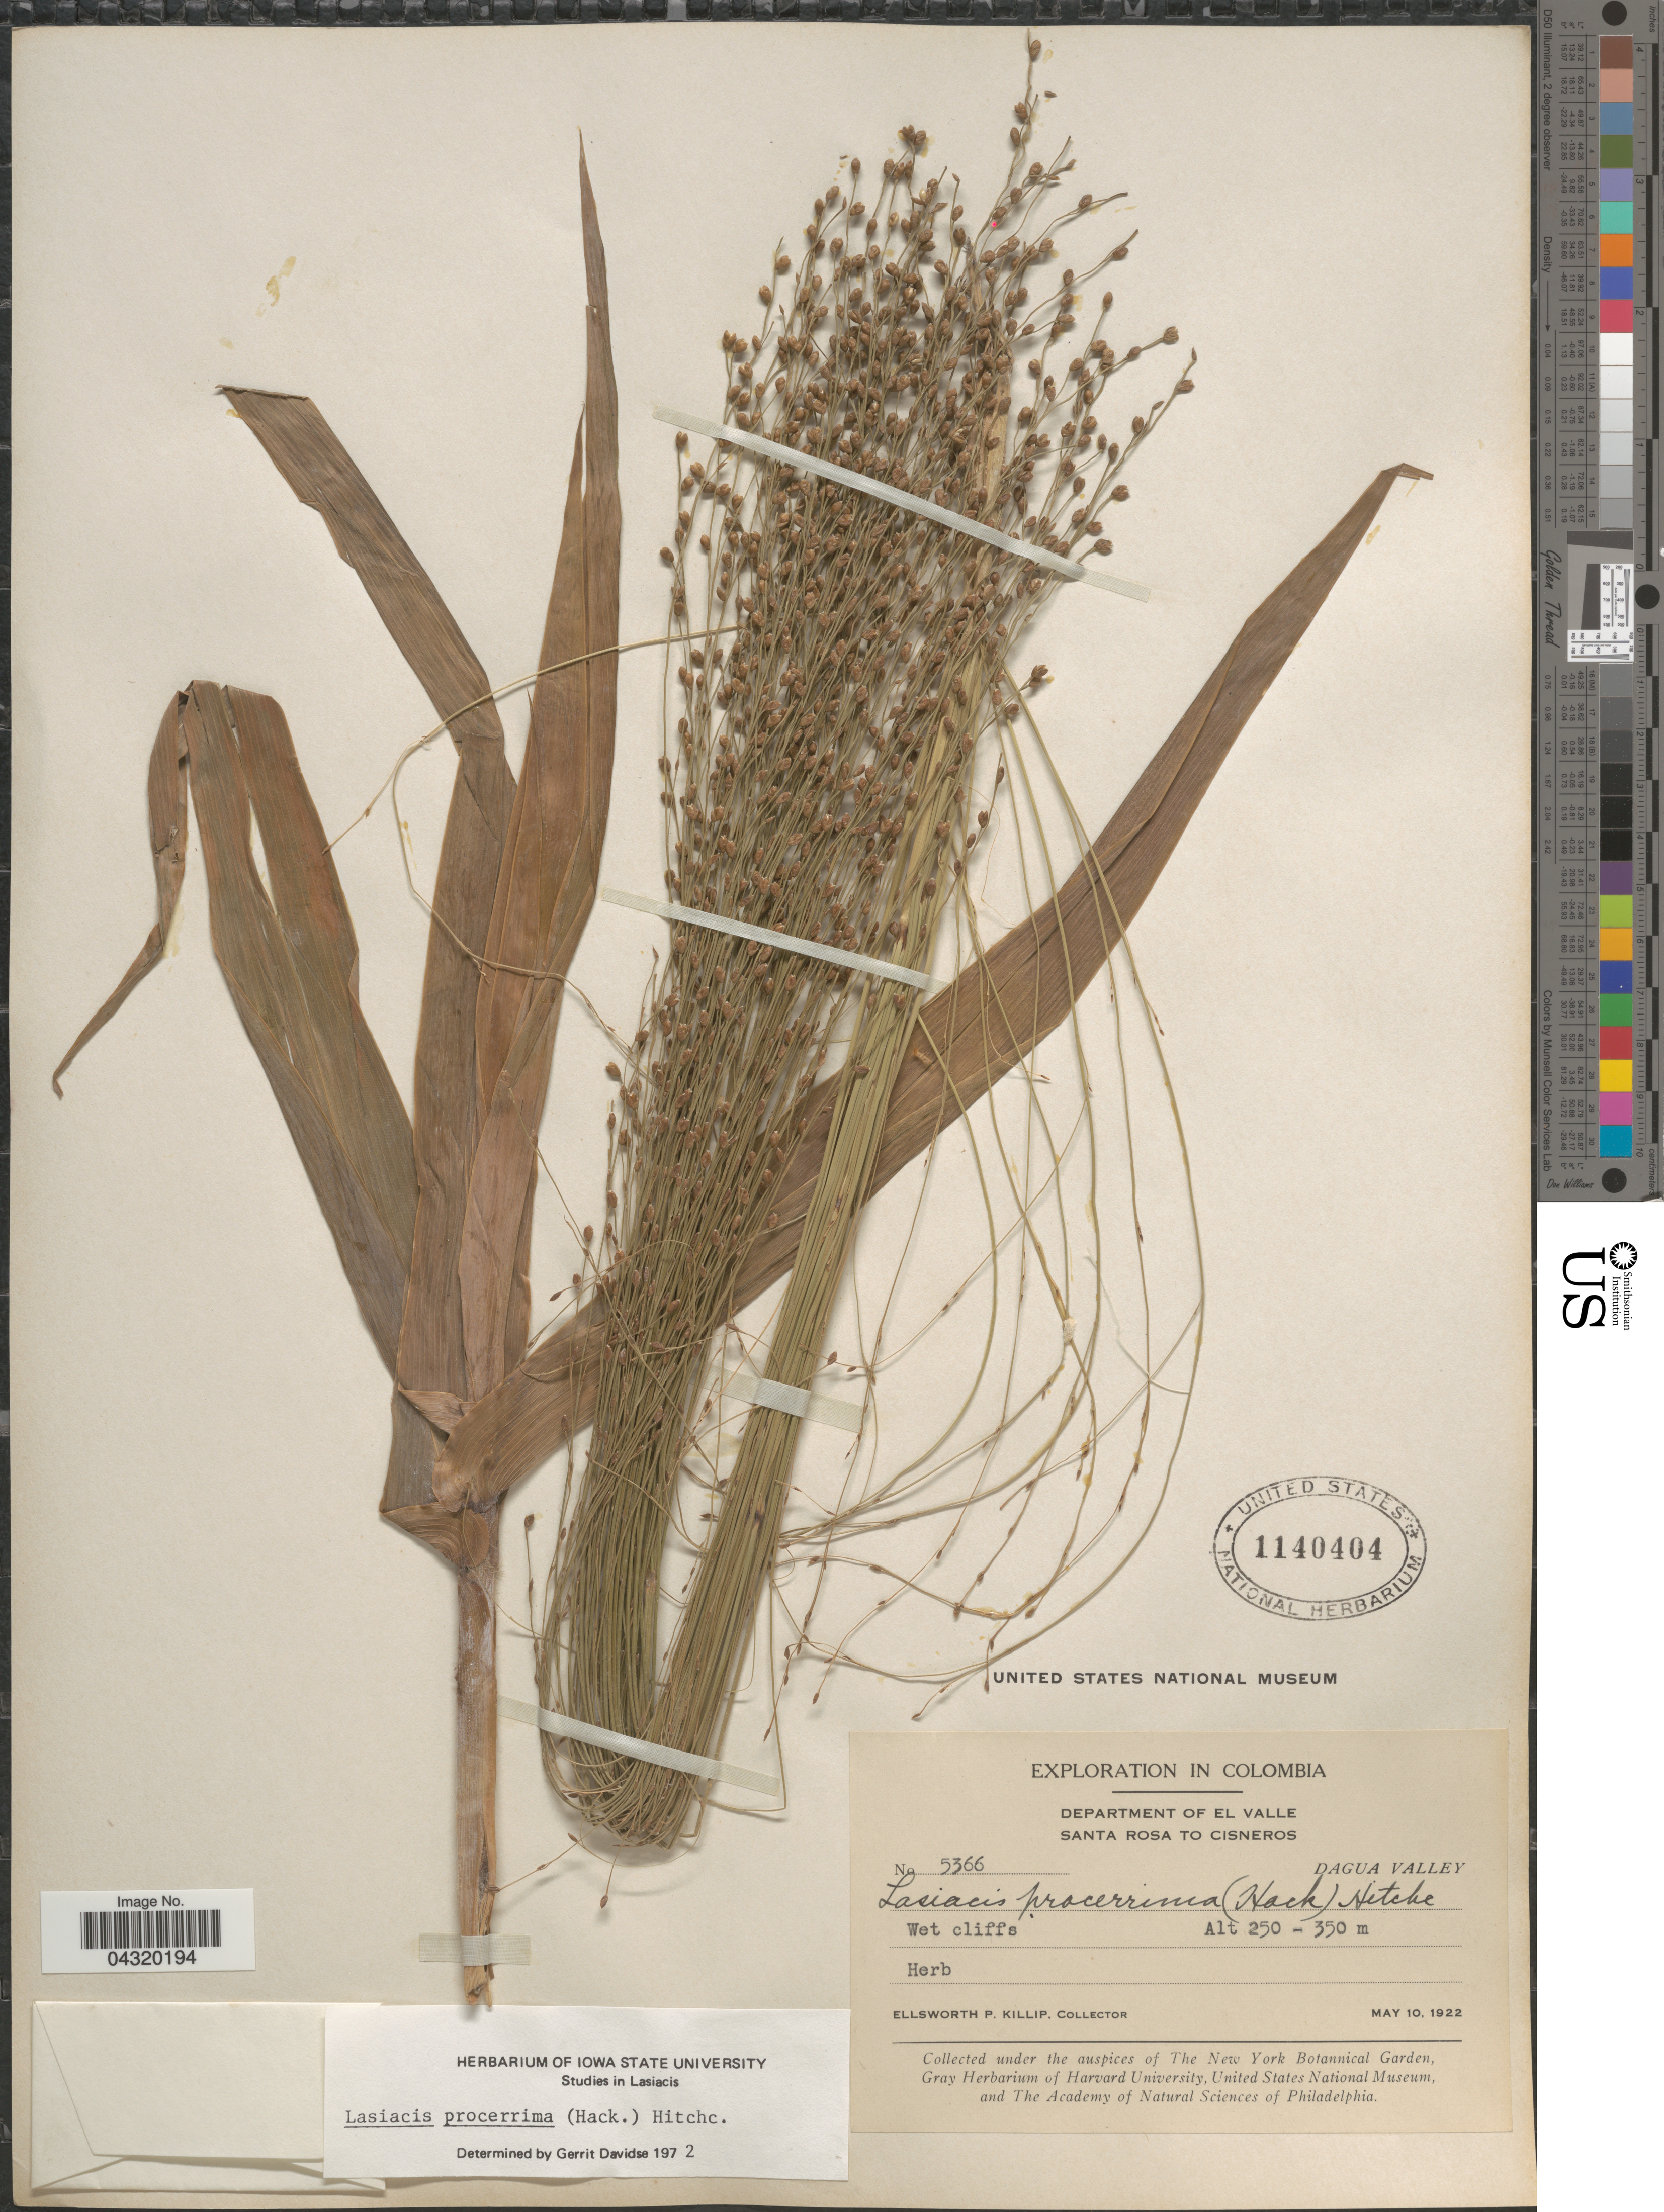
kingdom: Plantae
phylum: Tracheophyta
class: Liliopsida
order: Poales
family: Poaceae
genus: Lasiacis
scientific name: Lasiacis procerrima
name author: (Hack.) Hitchc.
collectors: E. P. Killip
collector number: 5366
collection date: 1922-05-10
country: Colombia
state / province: Valle del Cauca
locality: Exploration in Colombia. Department of El Valle. Santa Rosa to Cisneros. Dagua Valley.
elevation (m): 250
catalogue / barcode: US 1140404